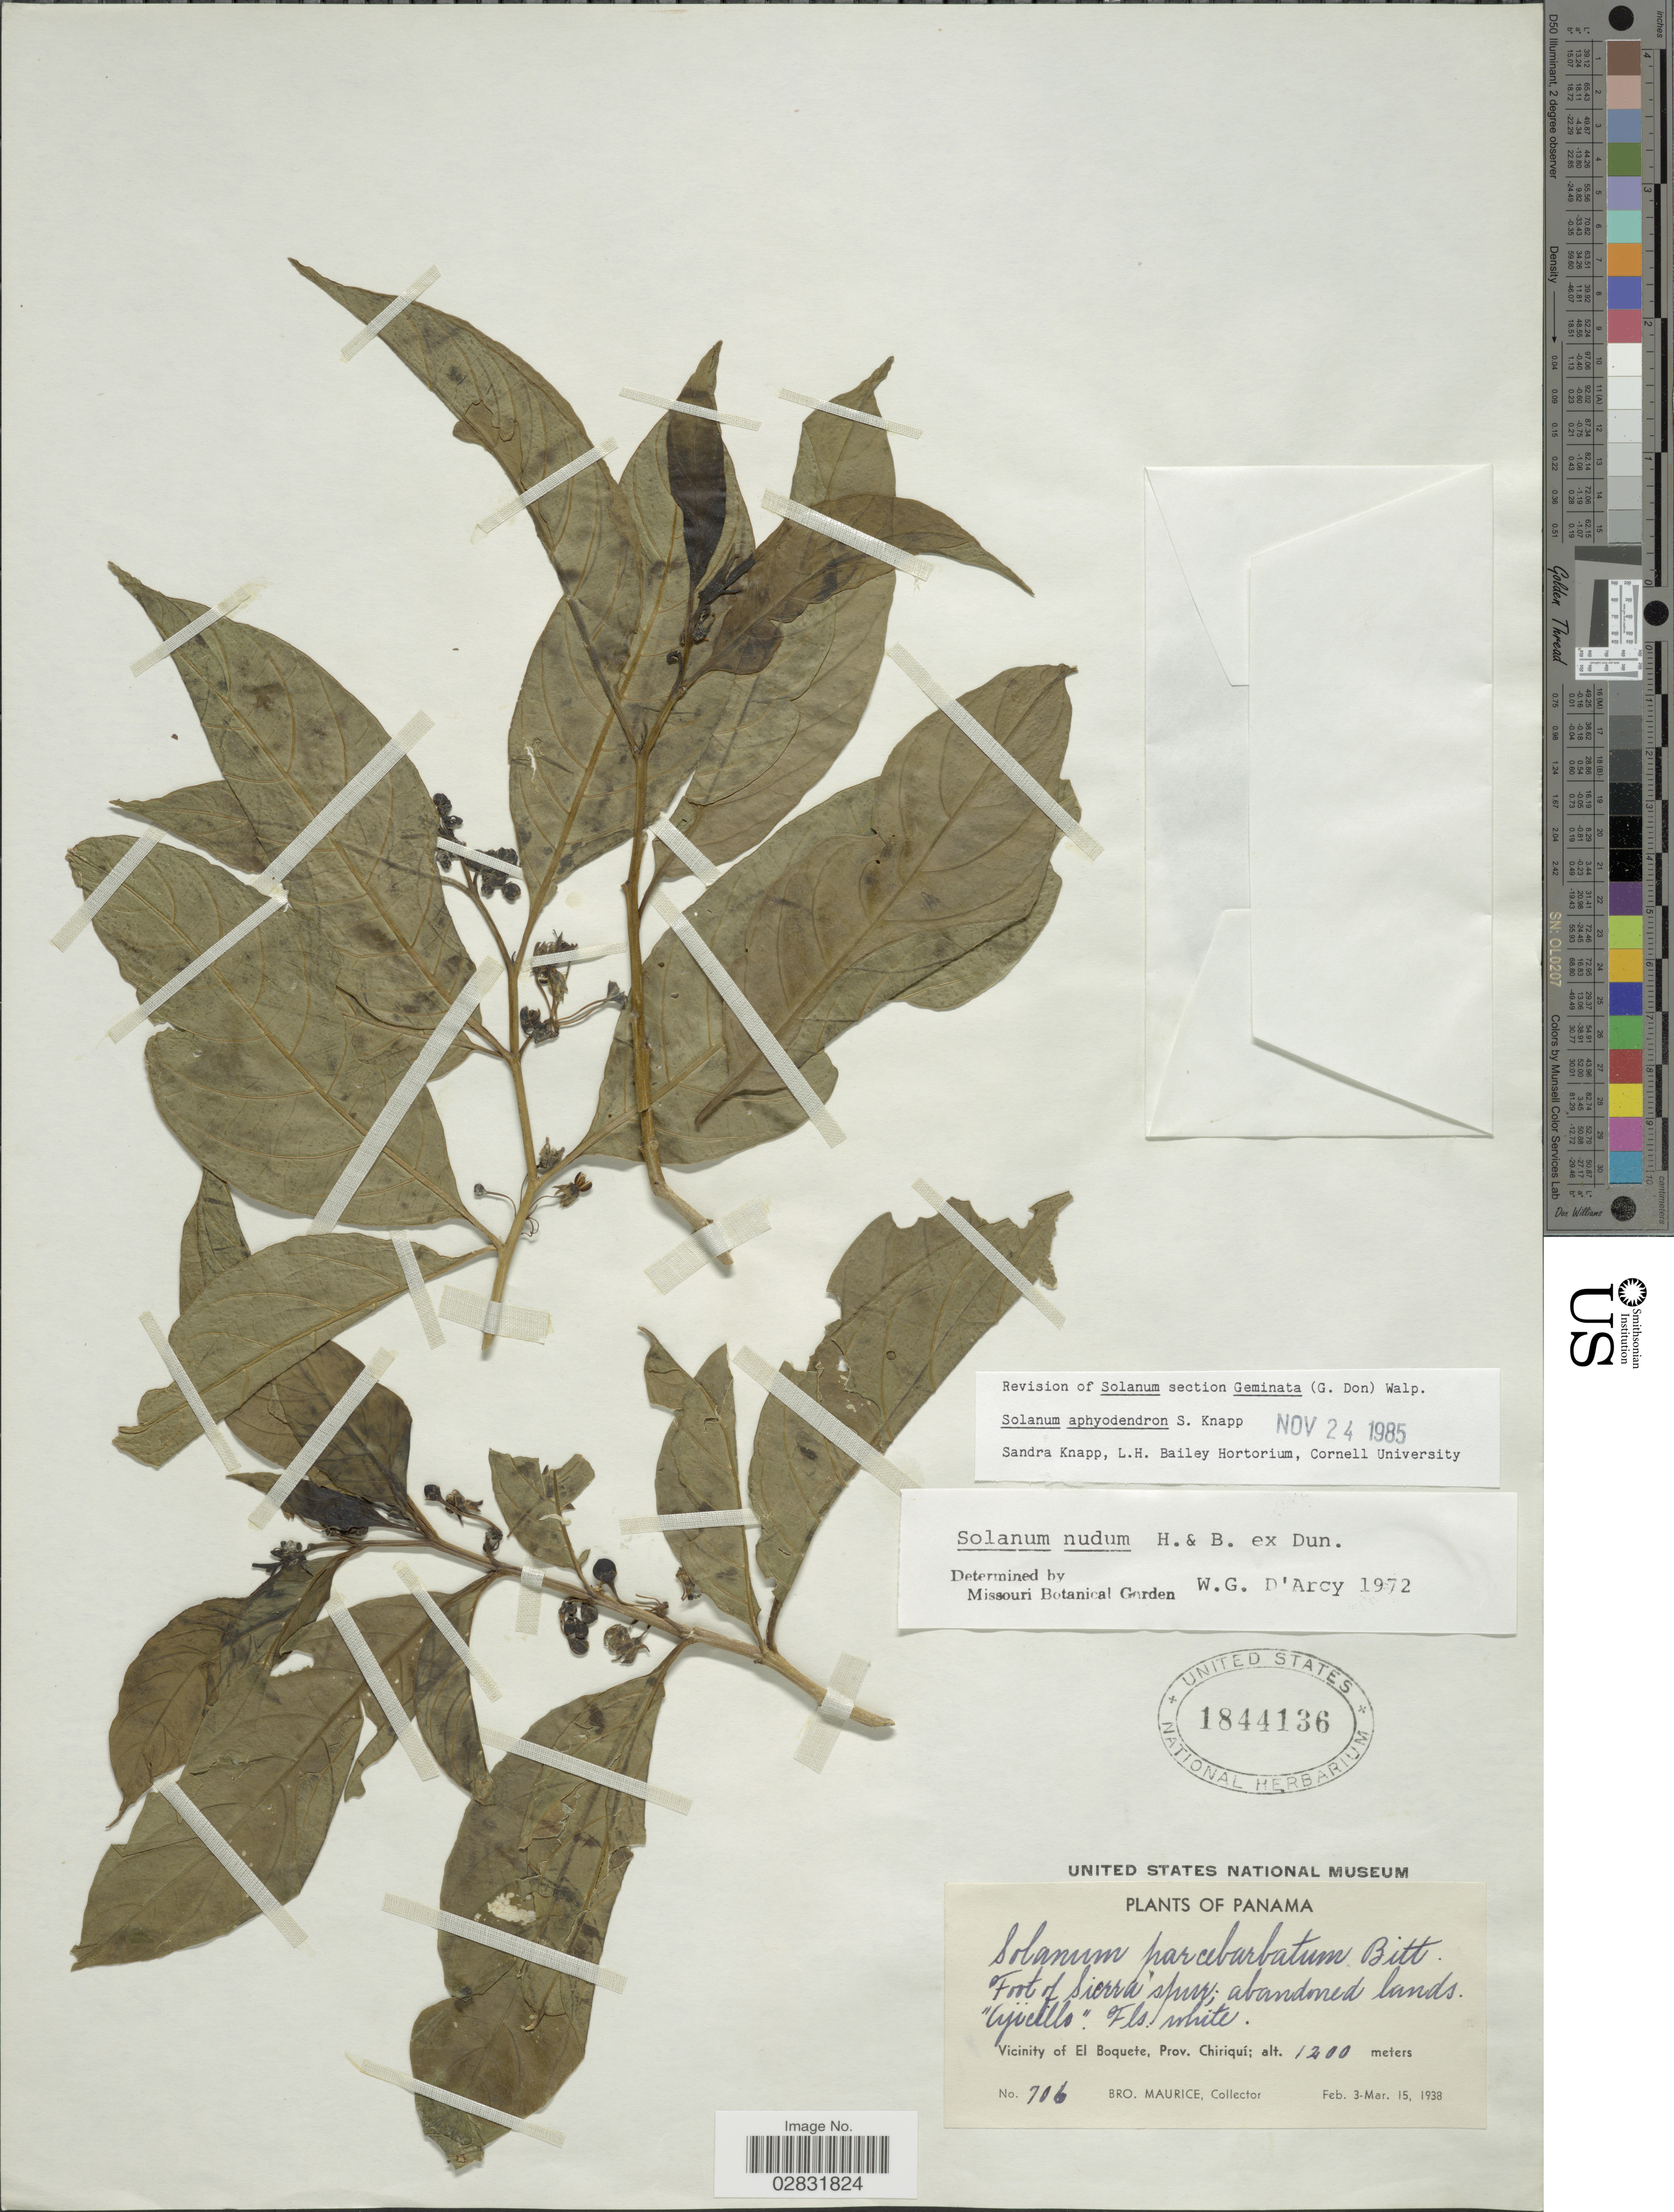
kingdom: Plantae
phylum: Tracheophyta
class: Magnoliopsida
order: Solanales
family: Solanaceae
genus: Solanum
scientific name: Solanum aphyodendron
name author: S. Knapp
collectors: B. Maurice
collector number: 706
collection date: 1938-02-03/1938-03-15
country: Panama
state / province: Chiriqui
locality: Vicinity of El Boquete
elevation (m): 1200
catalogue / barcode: US 1844136